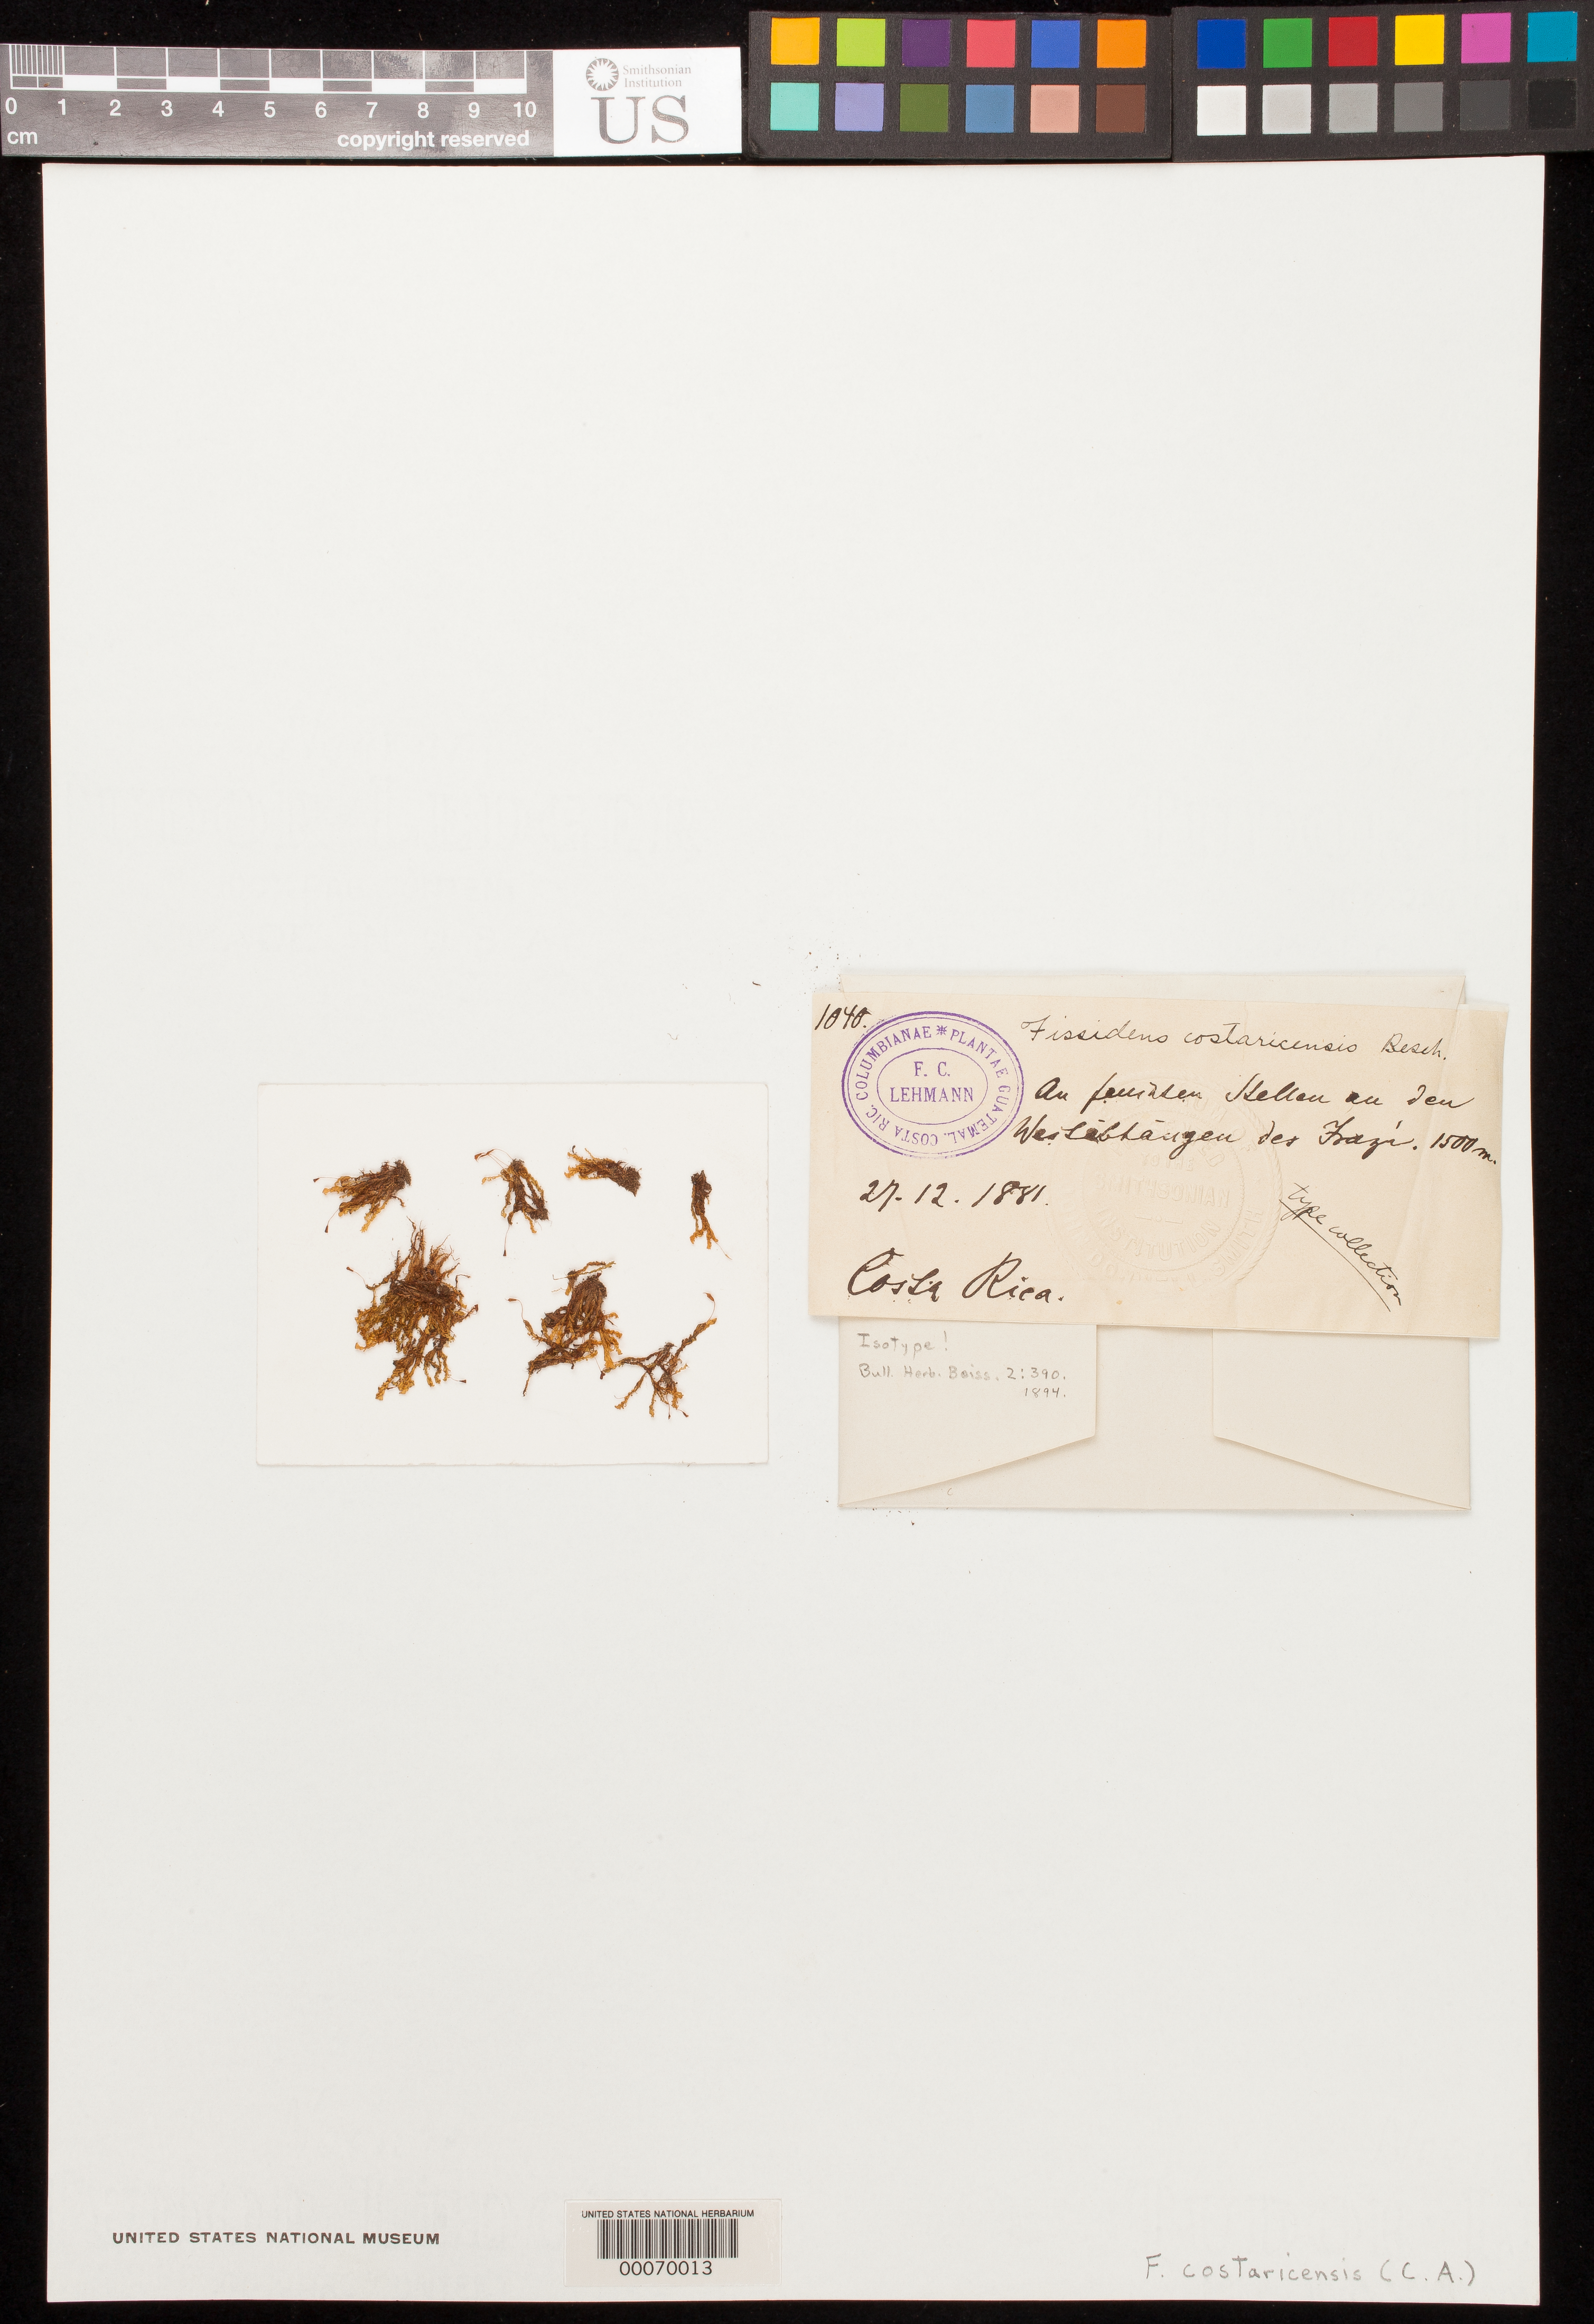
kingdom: Plantae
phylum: Bryophyta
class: Bryopsida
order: Dicranales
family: Fissidentaceae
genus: Fissidens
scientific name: Fissidens costaricensis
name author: Besch.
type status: Isotype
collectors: F. C. Lehmann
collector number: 1040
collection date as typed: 27 Dec 1881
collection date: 1881-12-27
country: Costa Rica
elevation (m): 1500